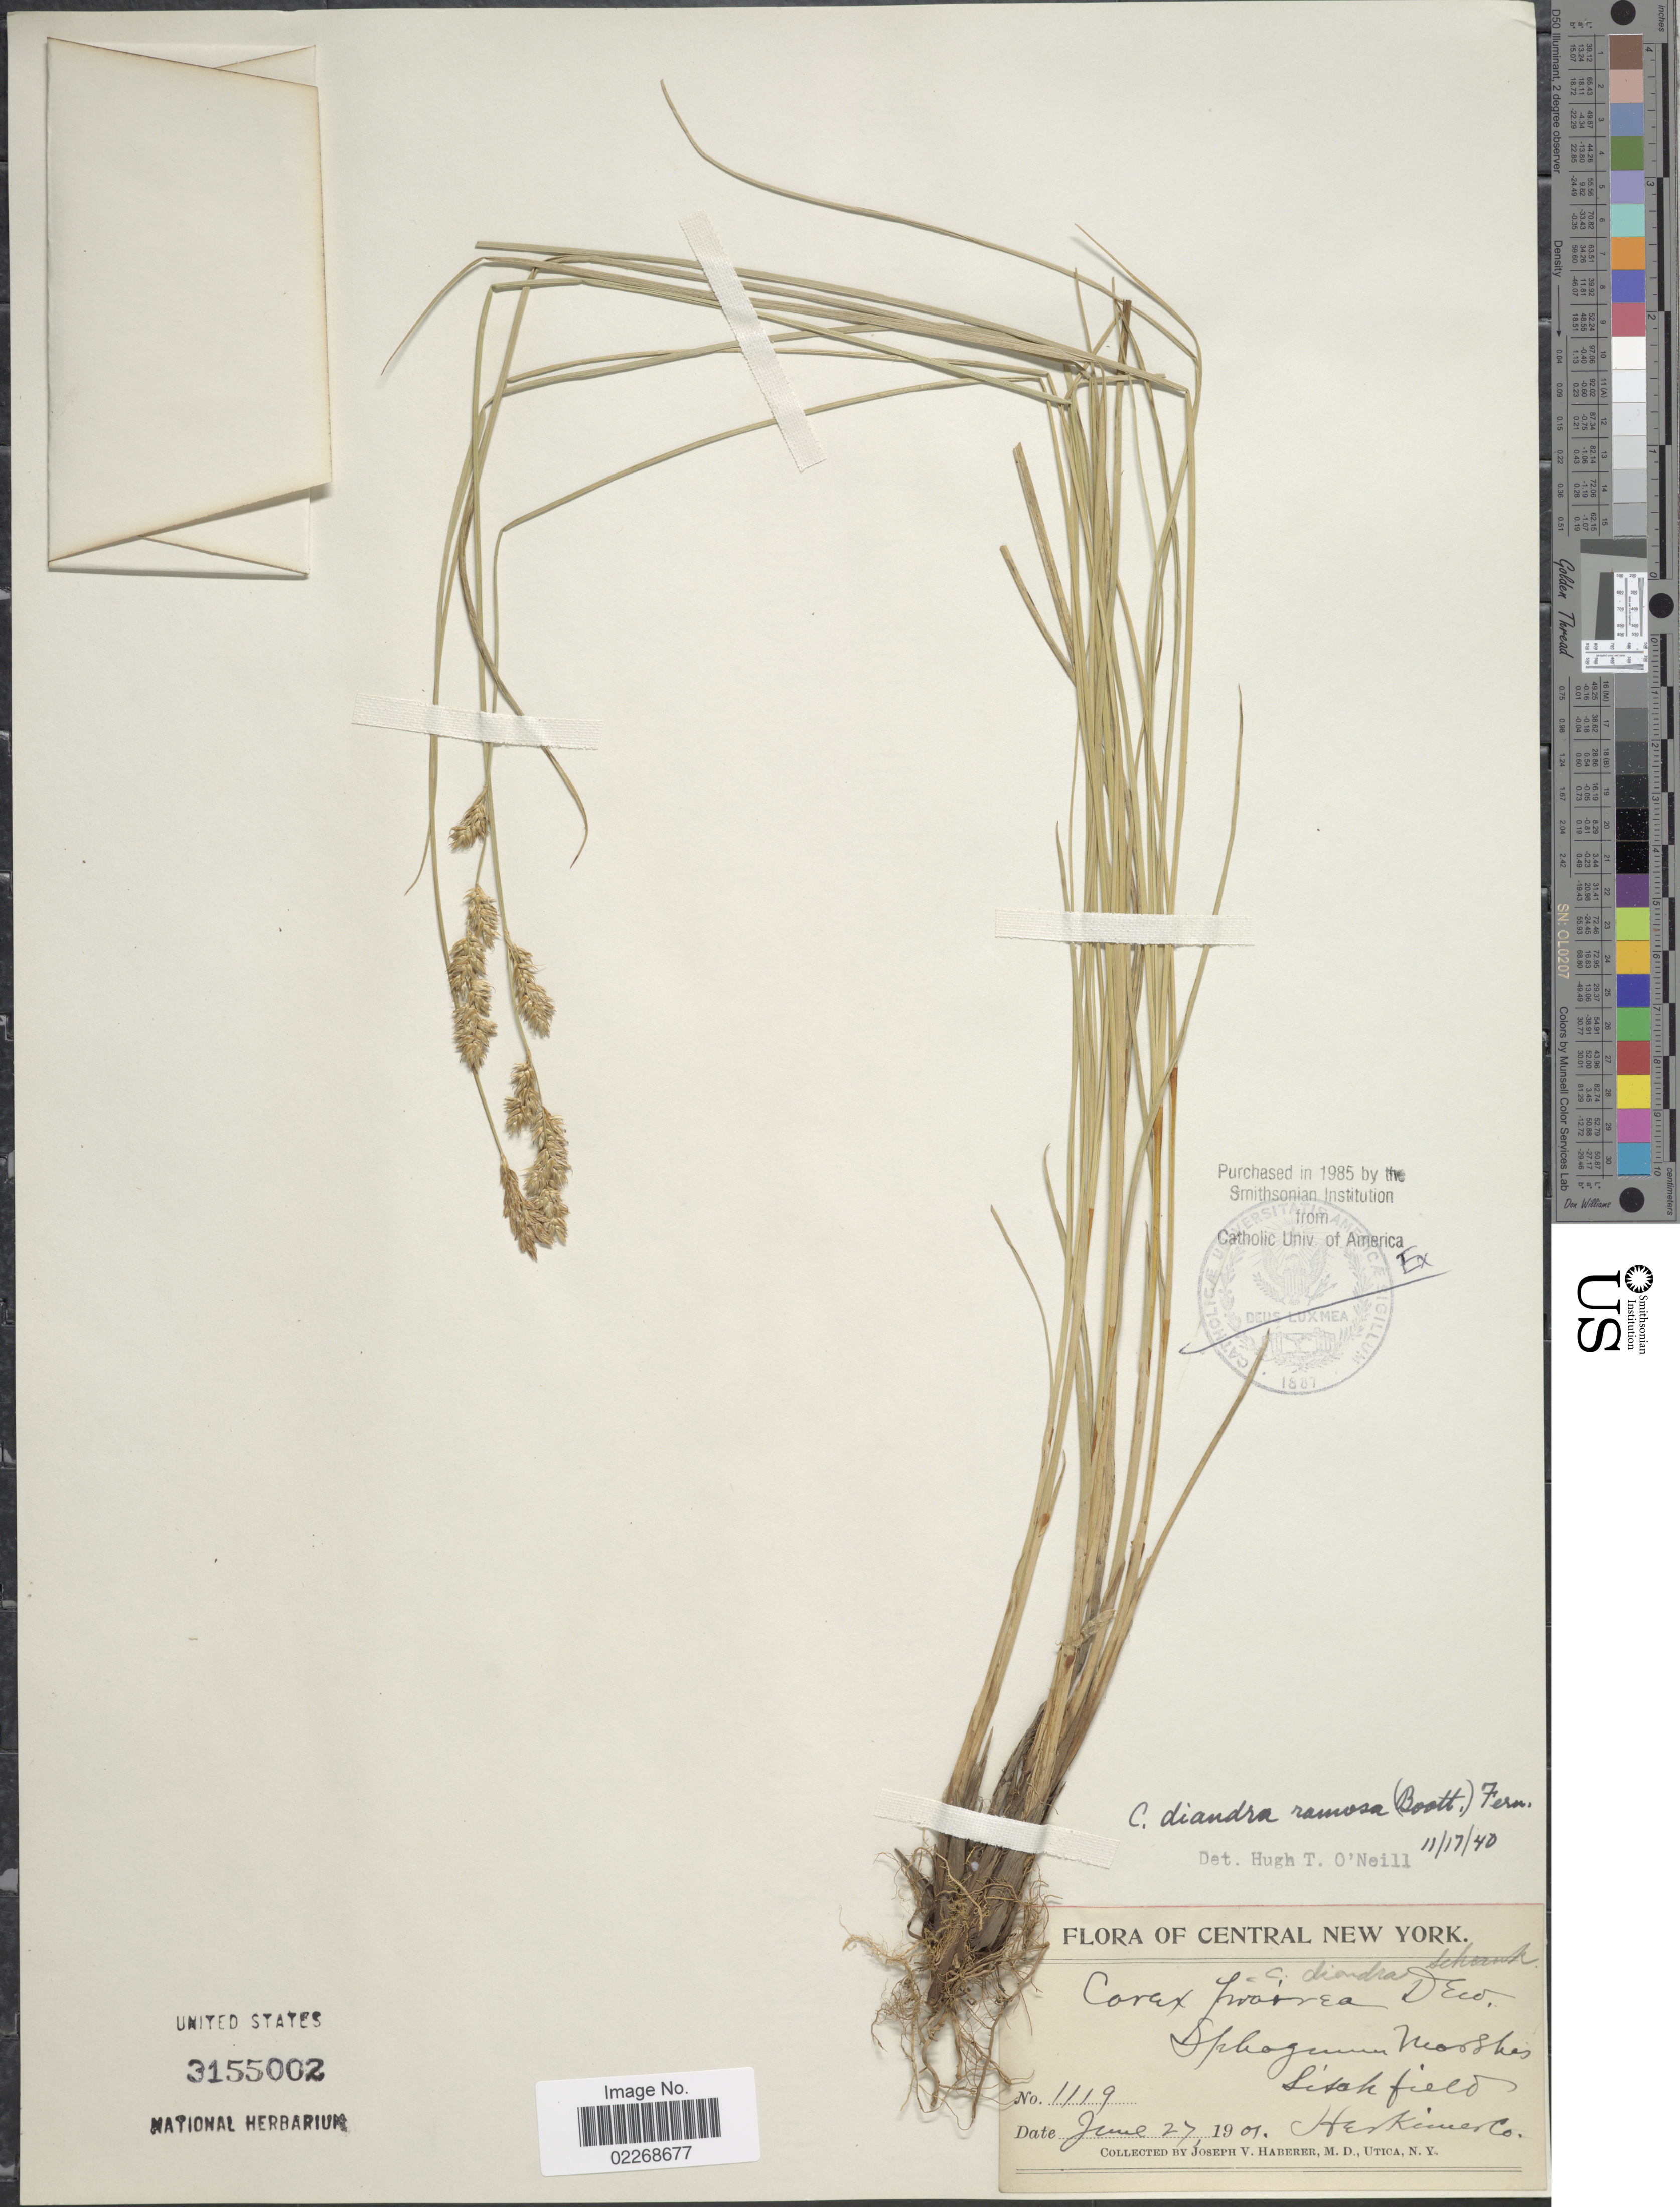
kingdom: Plantae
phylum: Tracheophyta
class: Liliopsida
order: Poales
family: Cyperaceae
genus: Carex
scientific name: Carex diandra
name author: Schrank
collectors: J. V. Haberer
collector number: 1119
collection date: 1901-06-27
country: United States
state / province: New York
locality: Central New York. Litchfield, Herkimer Co.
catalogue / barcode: US 3155002